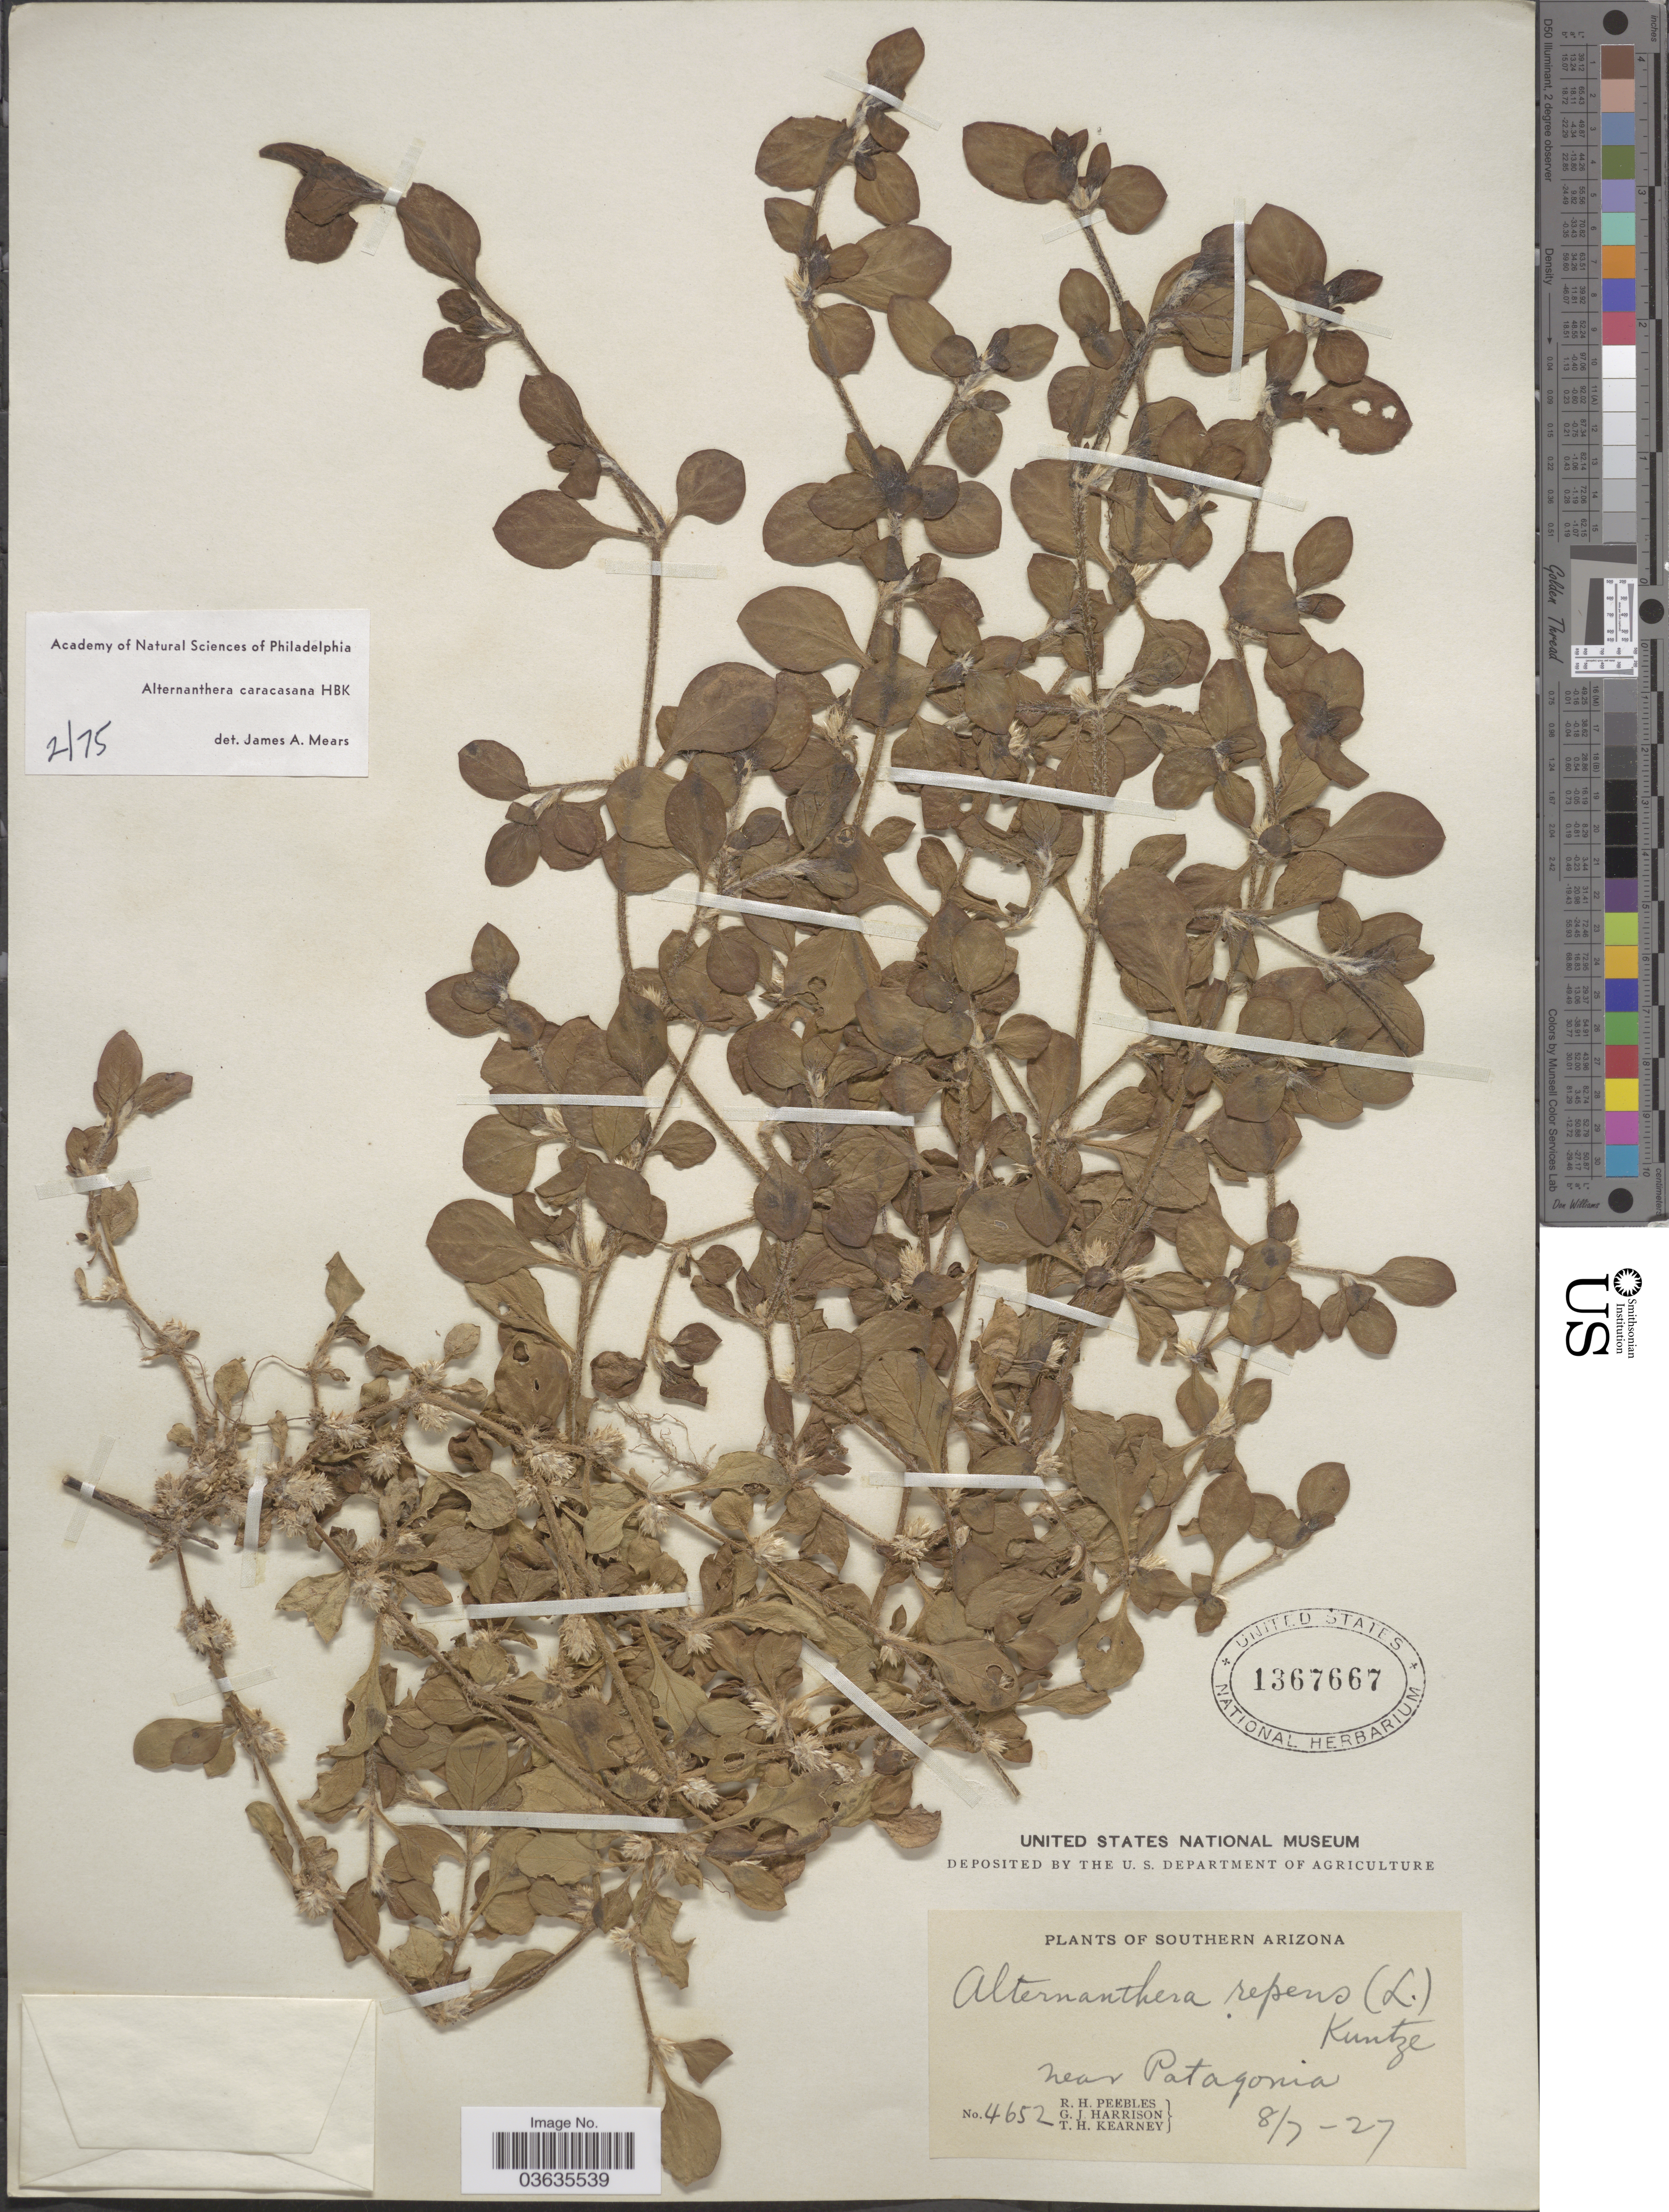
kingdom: Plantae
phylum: Tracheophyta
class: Magnoliopsida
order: Caryophyllales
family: Amaranthaceae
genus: Alternanthera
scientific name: Alternanthera caracasana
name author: Kunth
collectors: R. H. Peebles, G. J. Harrison & T. H. Kearney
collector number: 4652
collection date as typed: Transcribed d/m/y: 7/8/27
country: United States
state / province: Arizona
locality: Southern Arizona. Near Patagonia.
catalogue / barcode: US 1367667